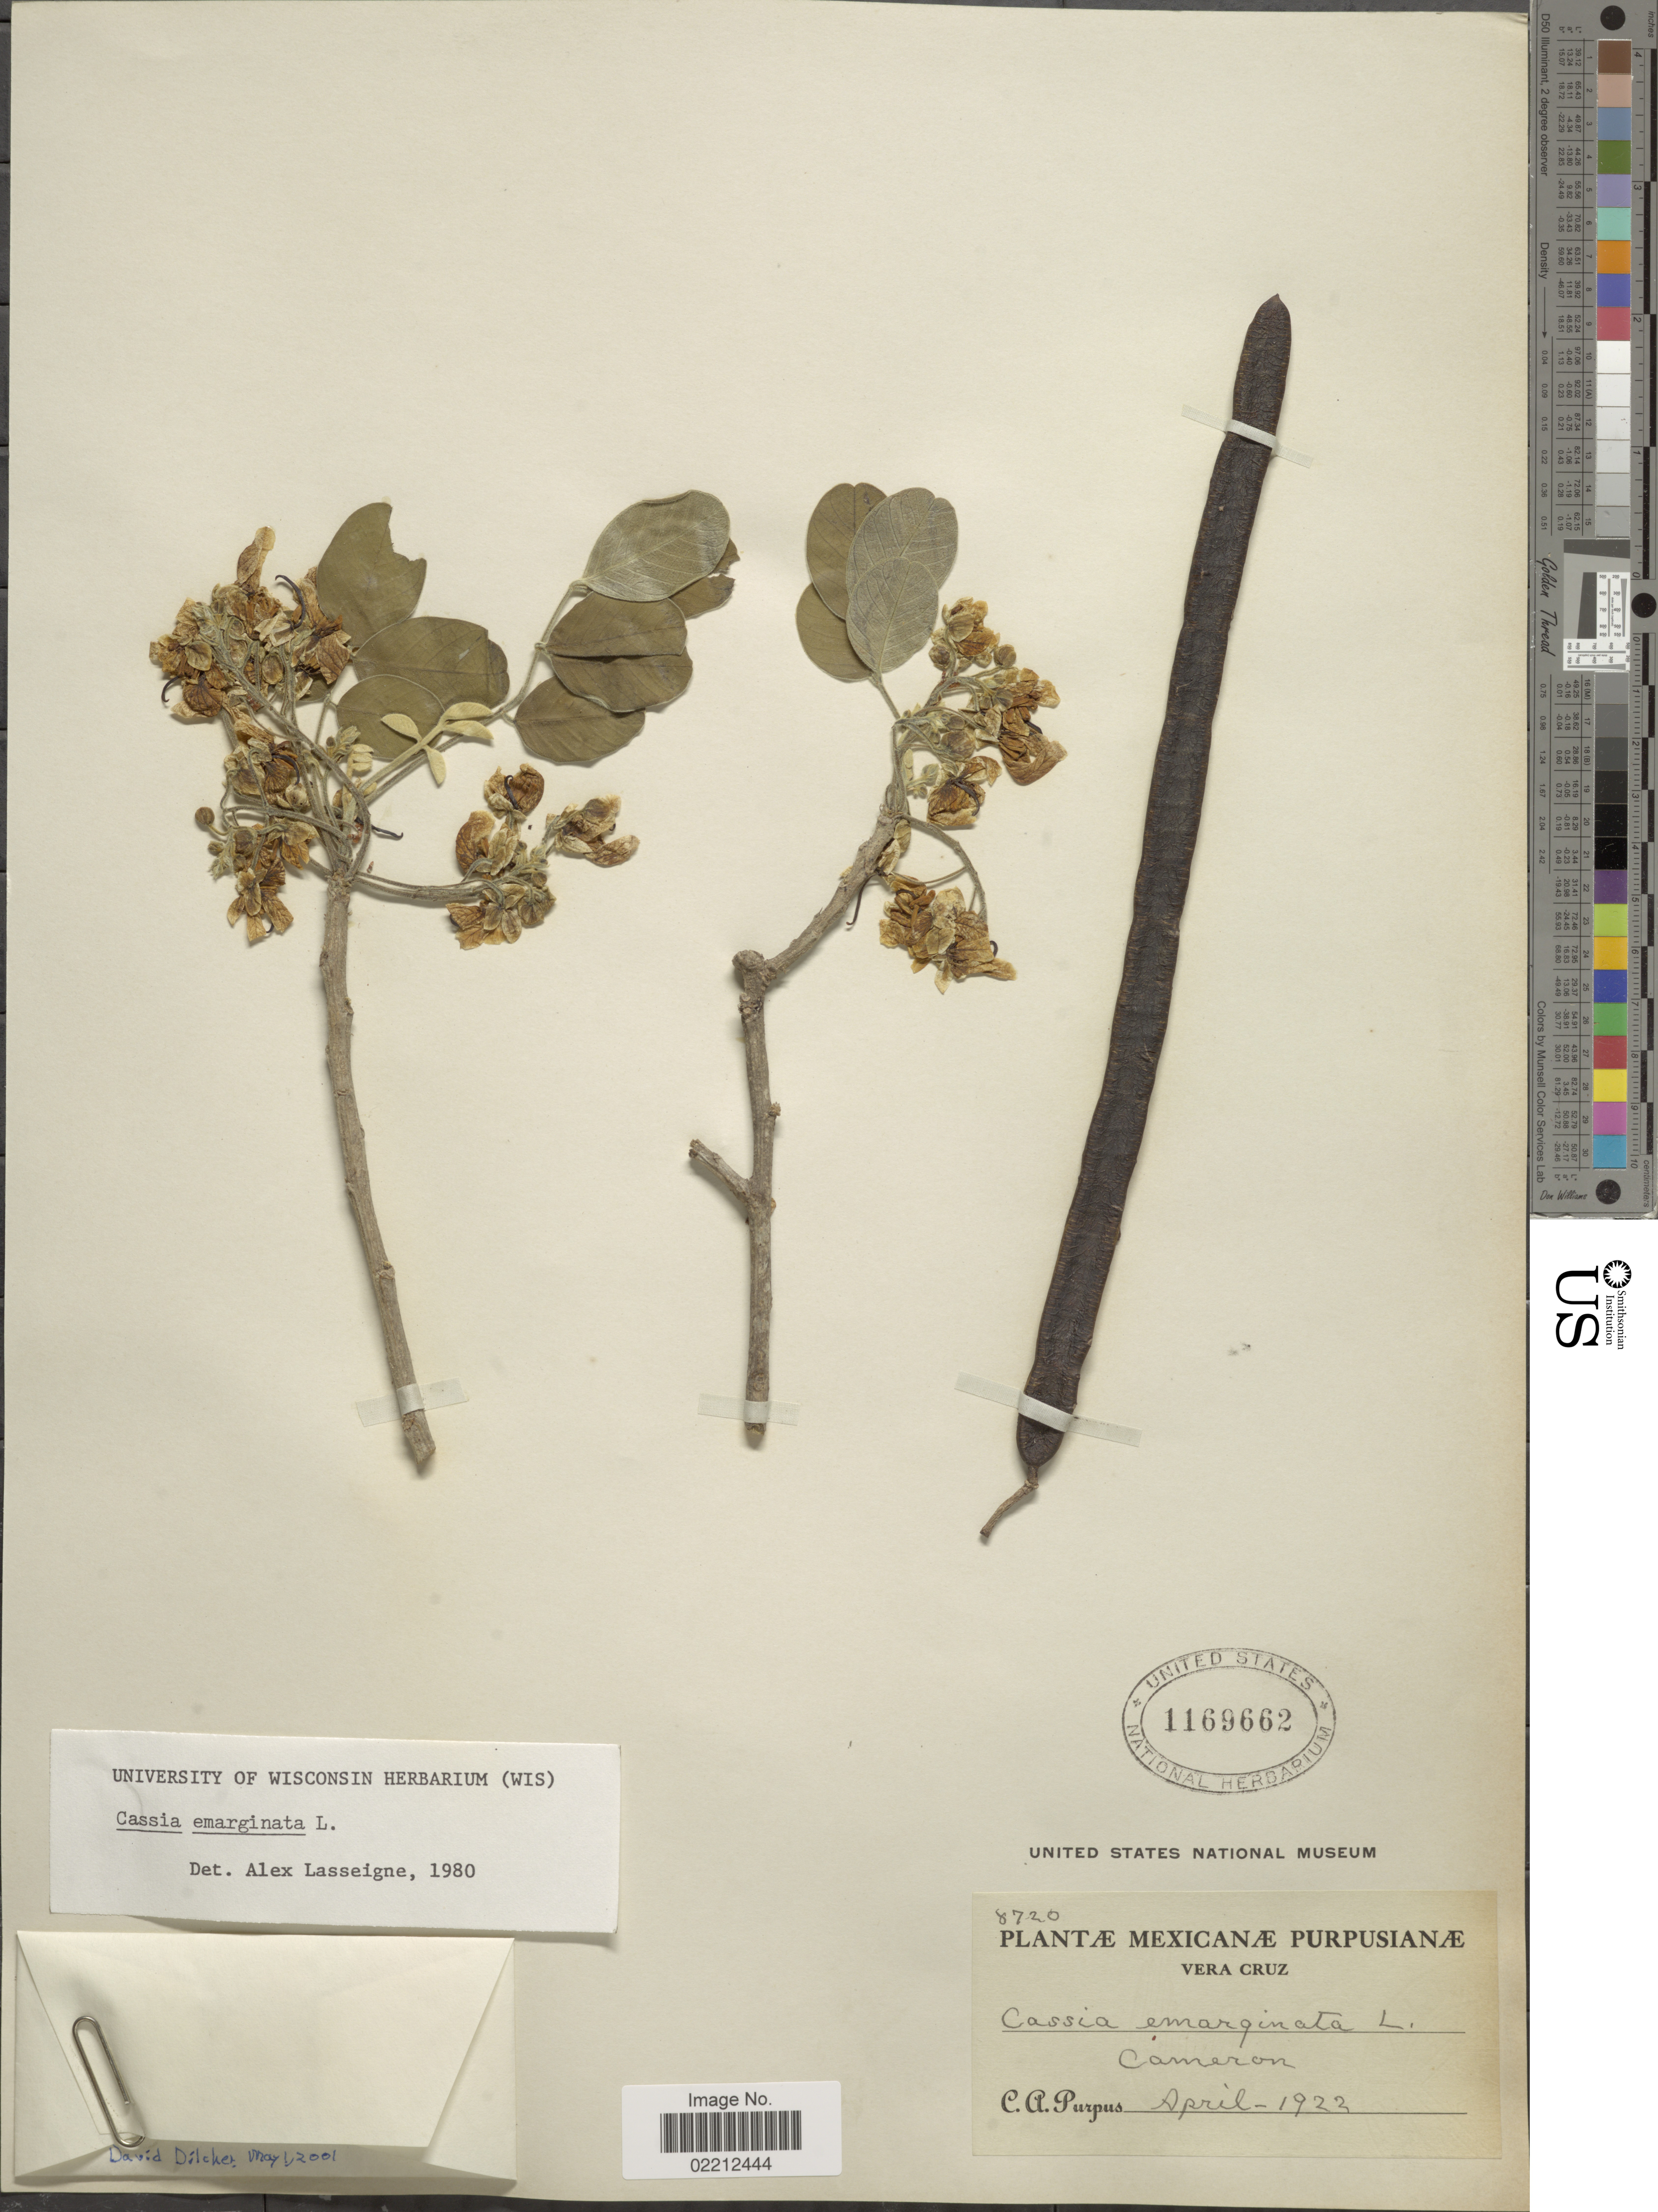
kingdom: Plantae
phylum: Tracheophyta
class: Magnoliopsida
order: Fabales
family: Fabaceae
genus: Senna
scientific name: Senna emarginata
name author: L.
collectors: C. A. Purpus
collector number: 8720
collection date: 1923-04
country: Mexico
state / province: Veracruz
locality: Cameron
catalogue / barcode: US 1169662